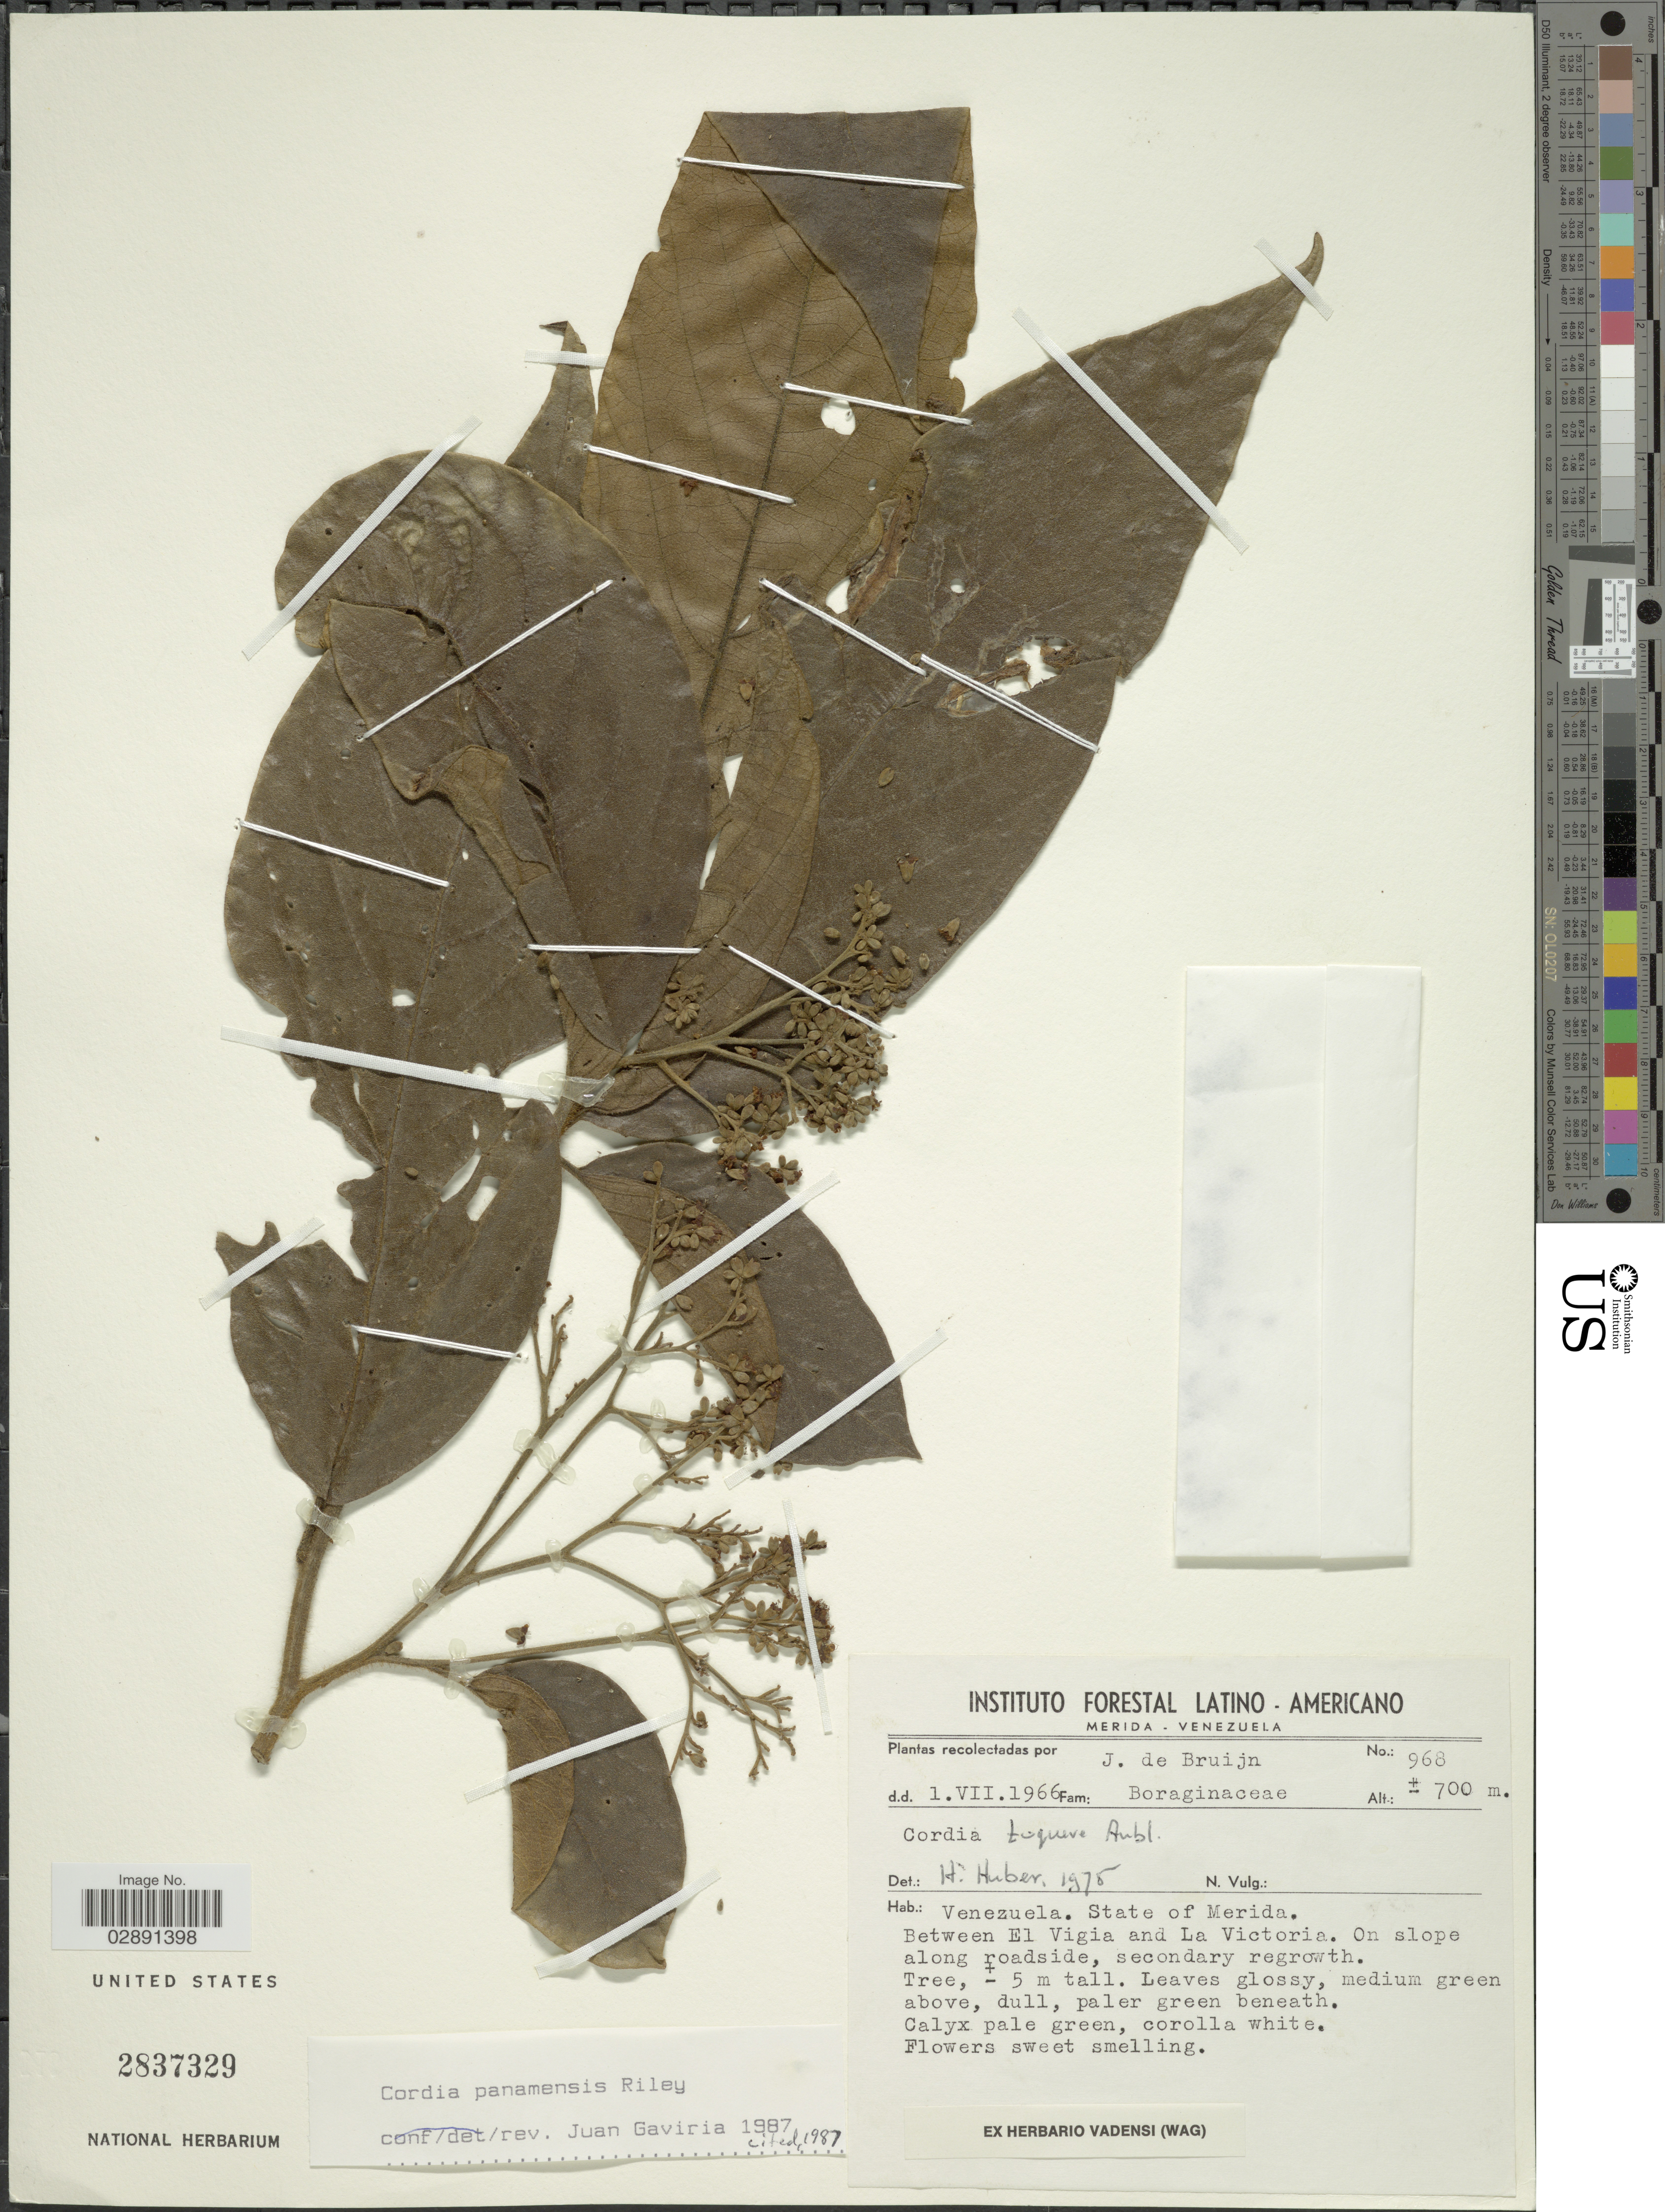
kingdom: Plantae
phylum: Tracheophyta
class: Magnoliopsida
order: Boraginales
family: Cordiaceae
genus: Cordia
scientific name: Cordia panamensis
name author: L. Riley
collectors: J. Bruijn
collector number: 968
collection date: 1966-07-01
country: Venezuela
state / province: Mérida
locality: Between El Vigia and La Victoria. On slope along roadside.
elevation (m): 700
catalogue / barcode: US 2837329